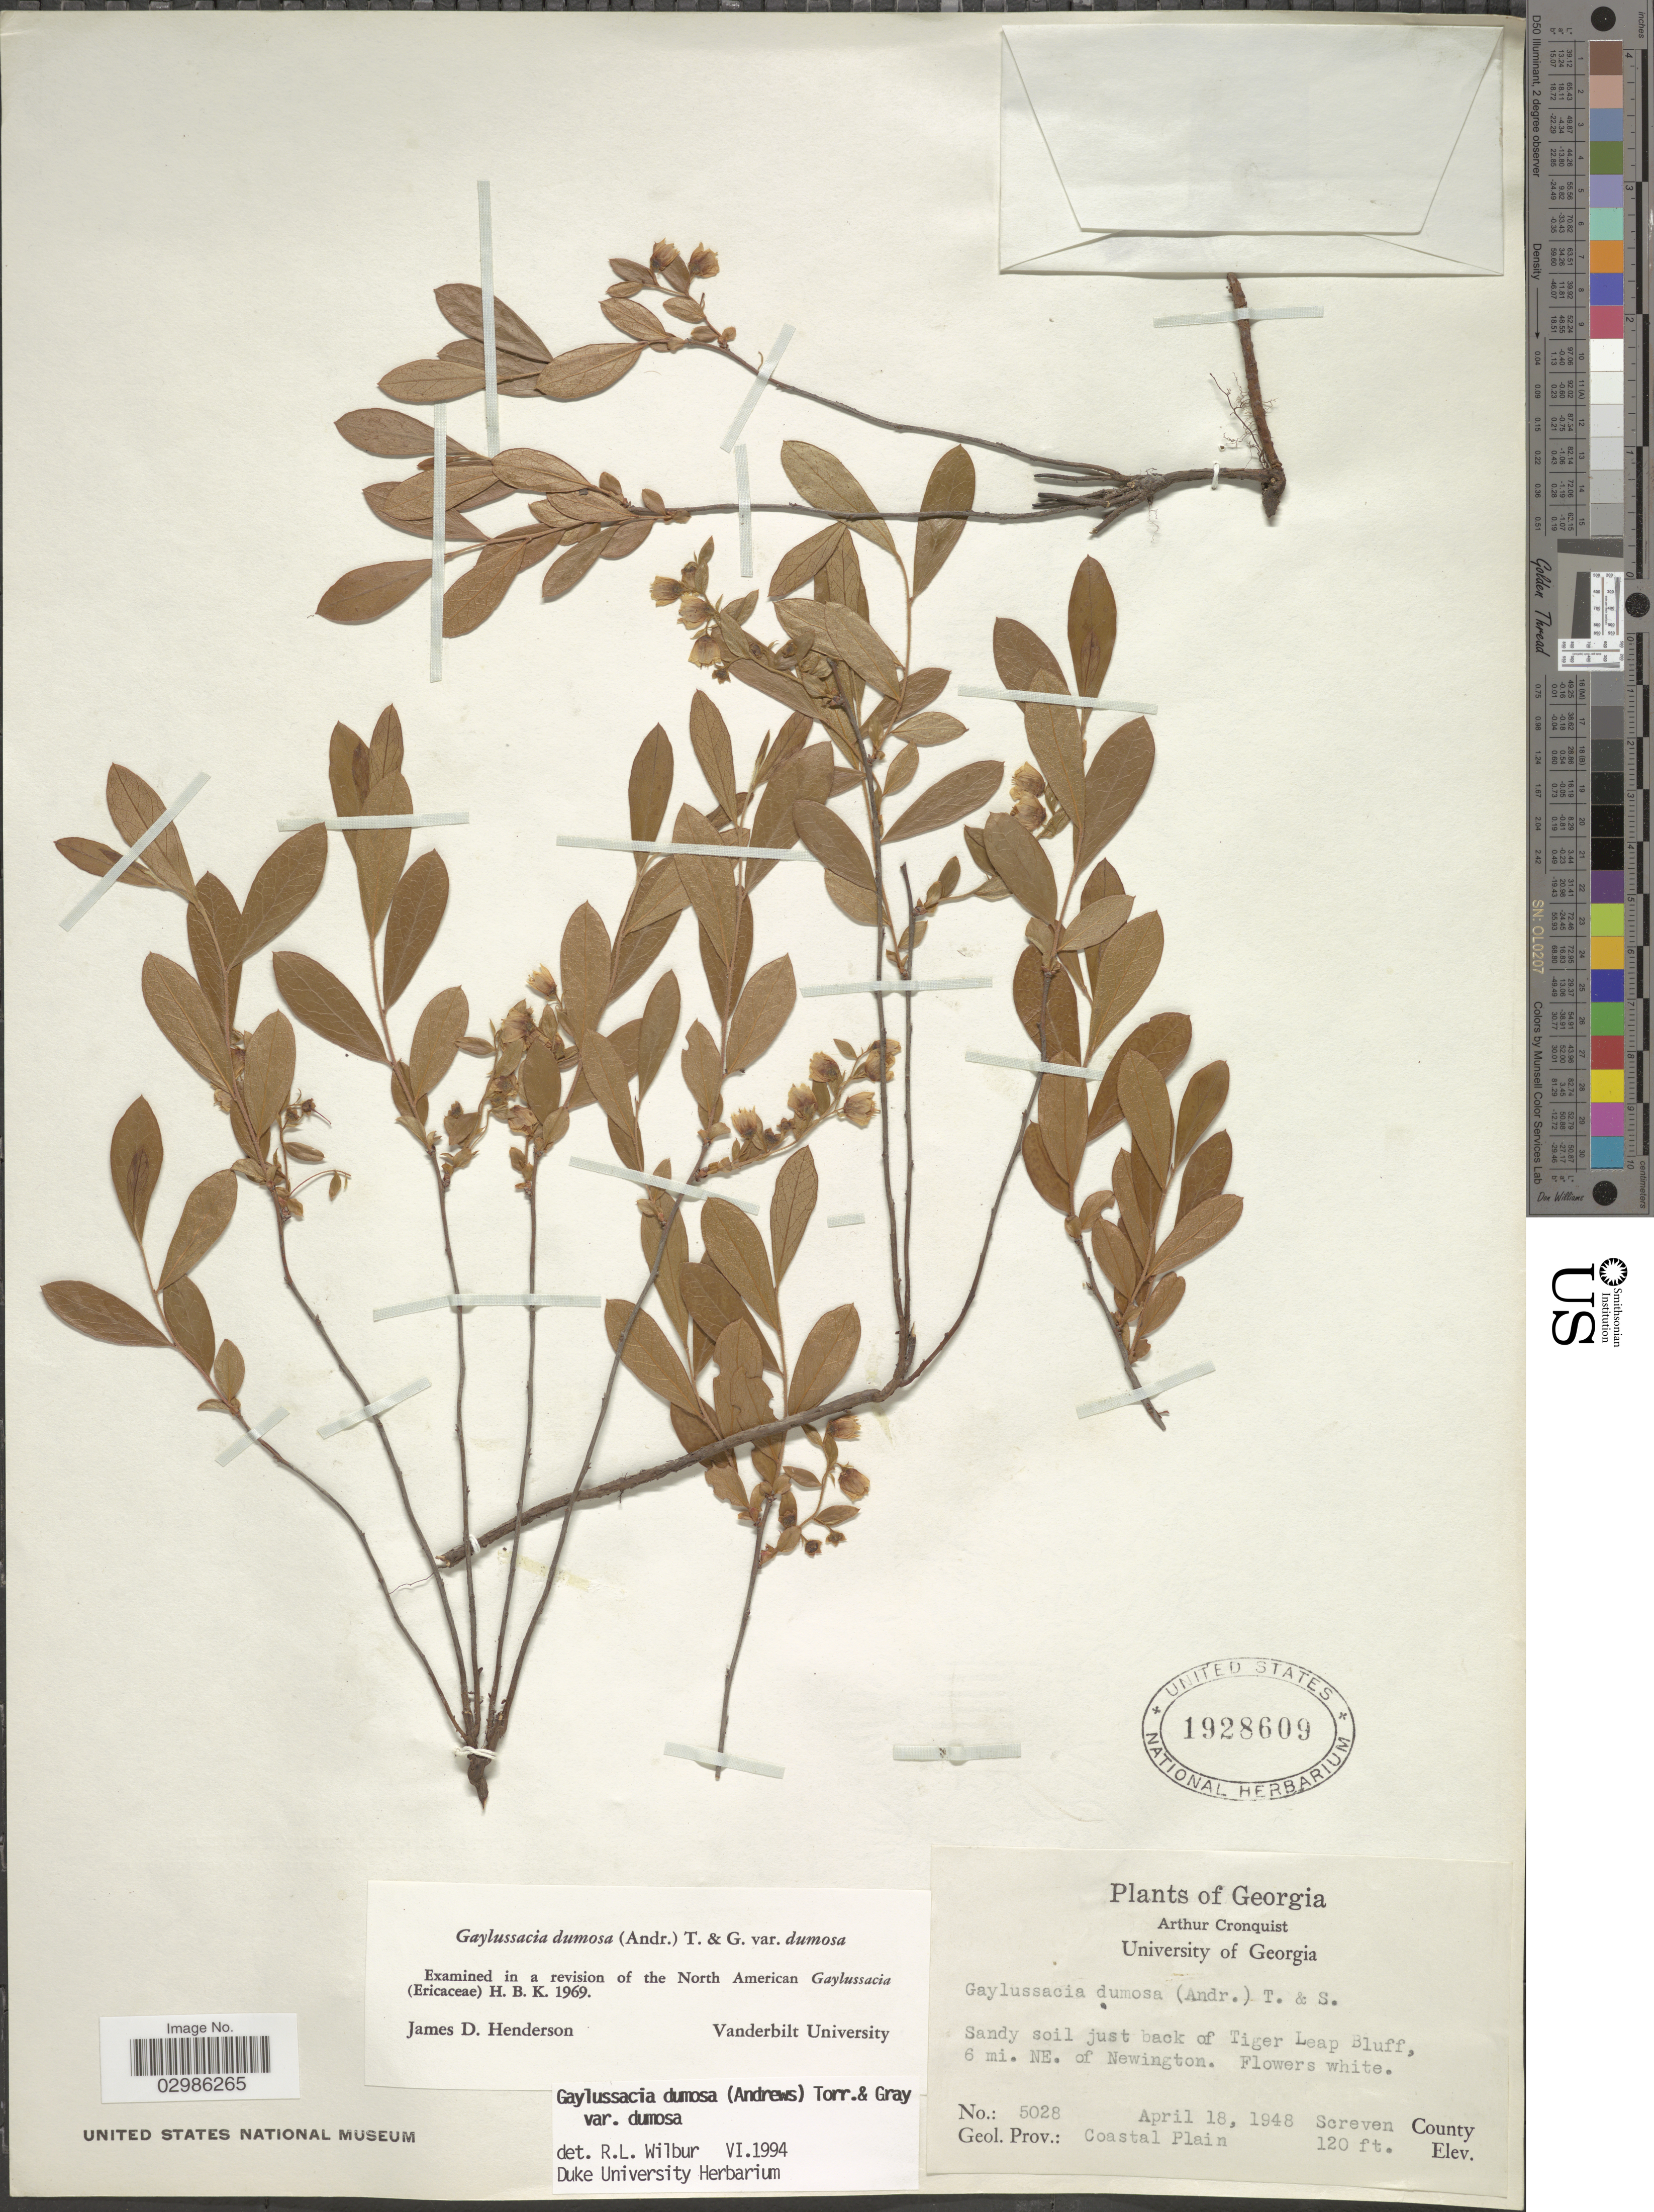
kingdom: Plantae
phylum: Tracheophyta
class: Magnoliopsida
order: Ericales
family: Ericaceae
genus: Gaylussacia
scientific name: Gaylussacia dumosa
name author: (Andrews) Torr. & A. Gray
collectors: A. J. Cronquist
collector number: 5028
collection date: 1948-04-18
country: United States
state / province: Georgia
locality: Sandy soil just back of Tiger Leap Bluff, 6 mi. NE. of Newington. Screven County. Geol. Prov.: Coastal Plain.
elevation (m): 37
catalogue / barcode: US 1928609